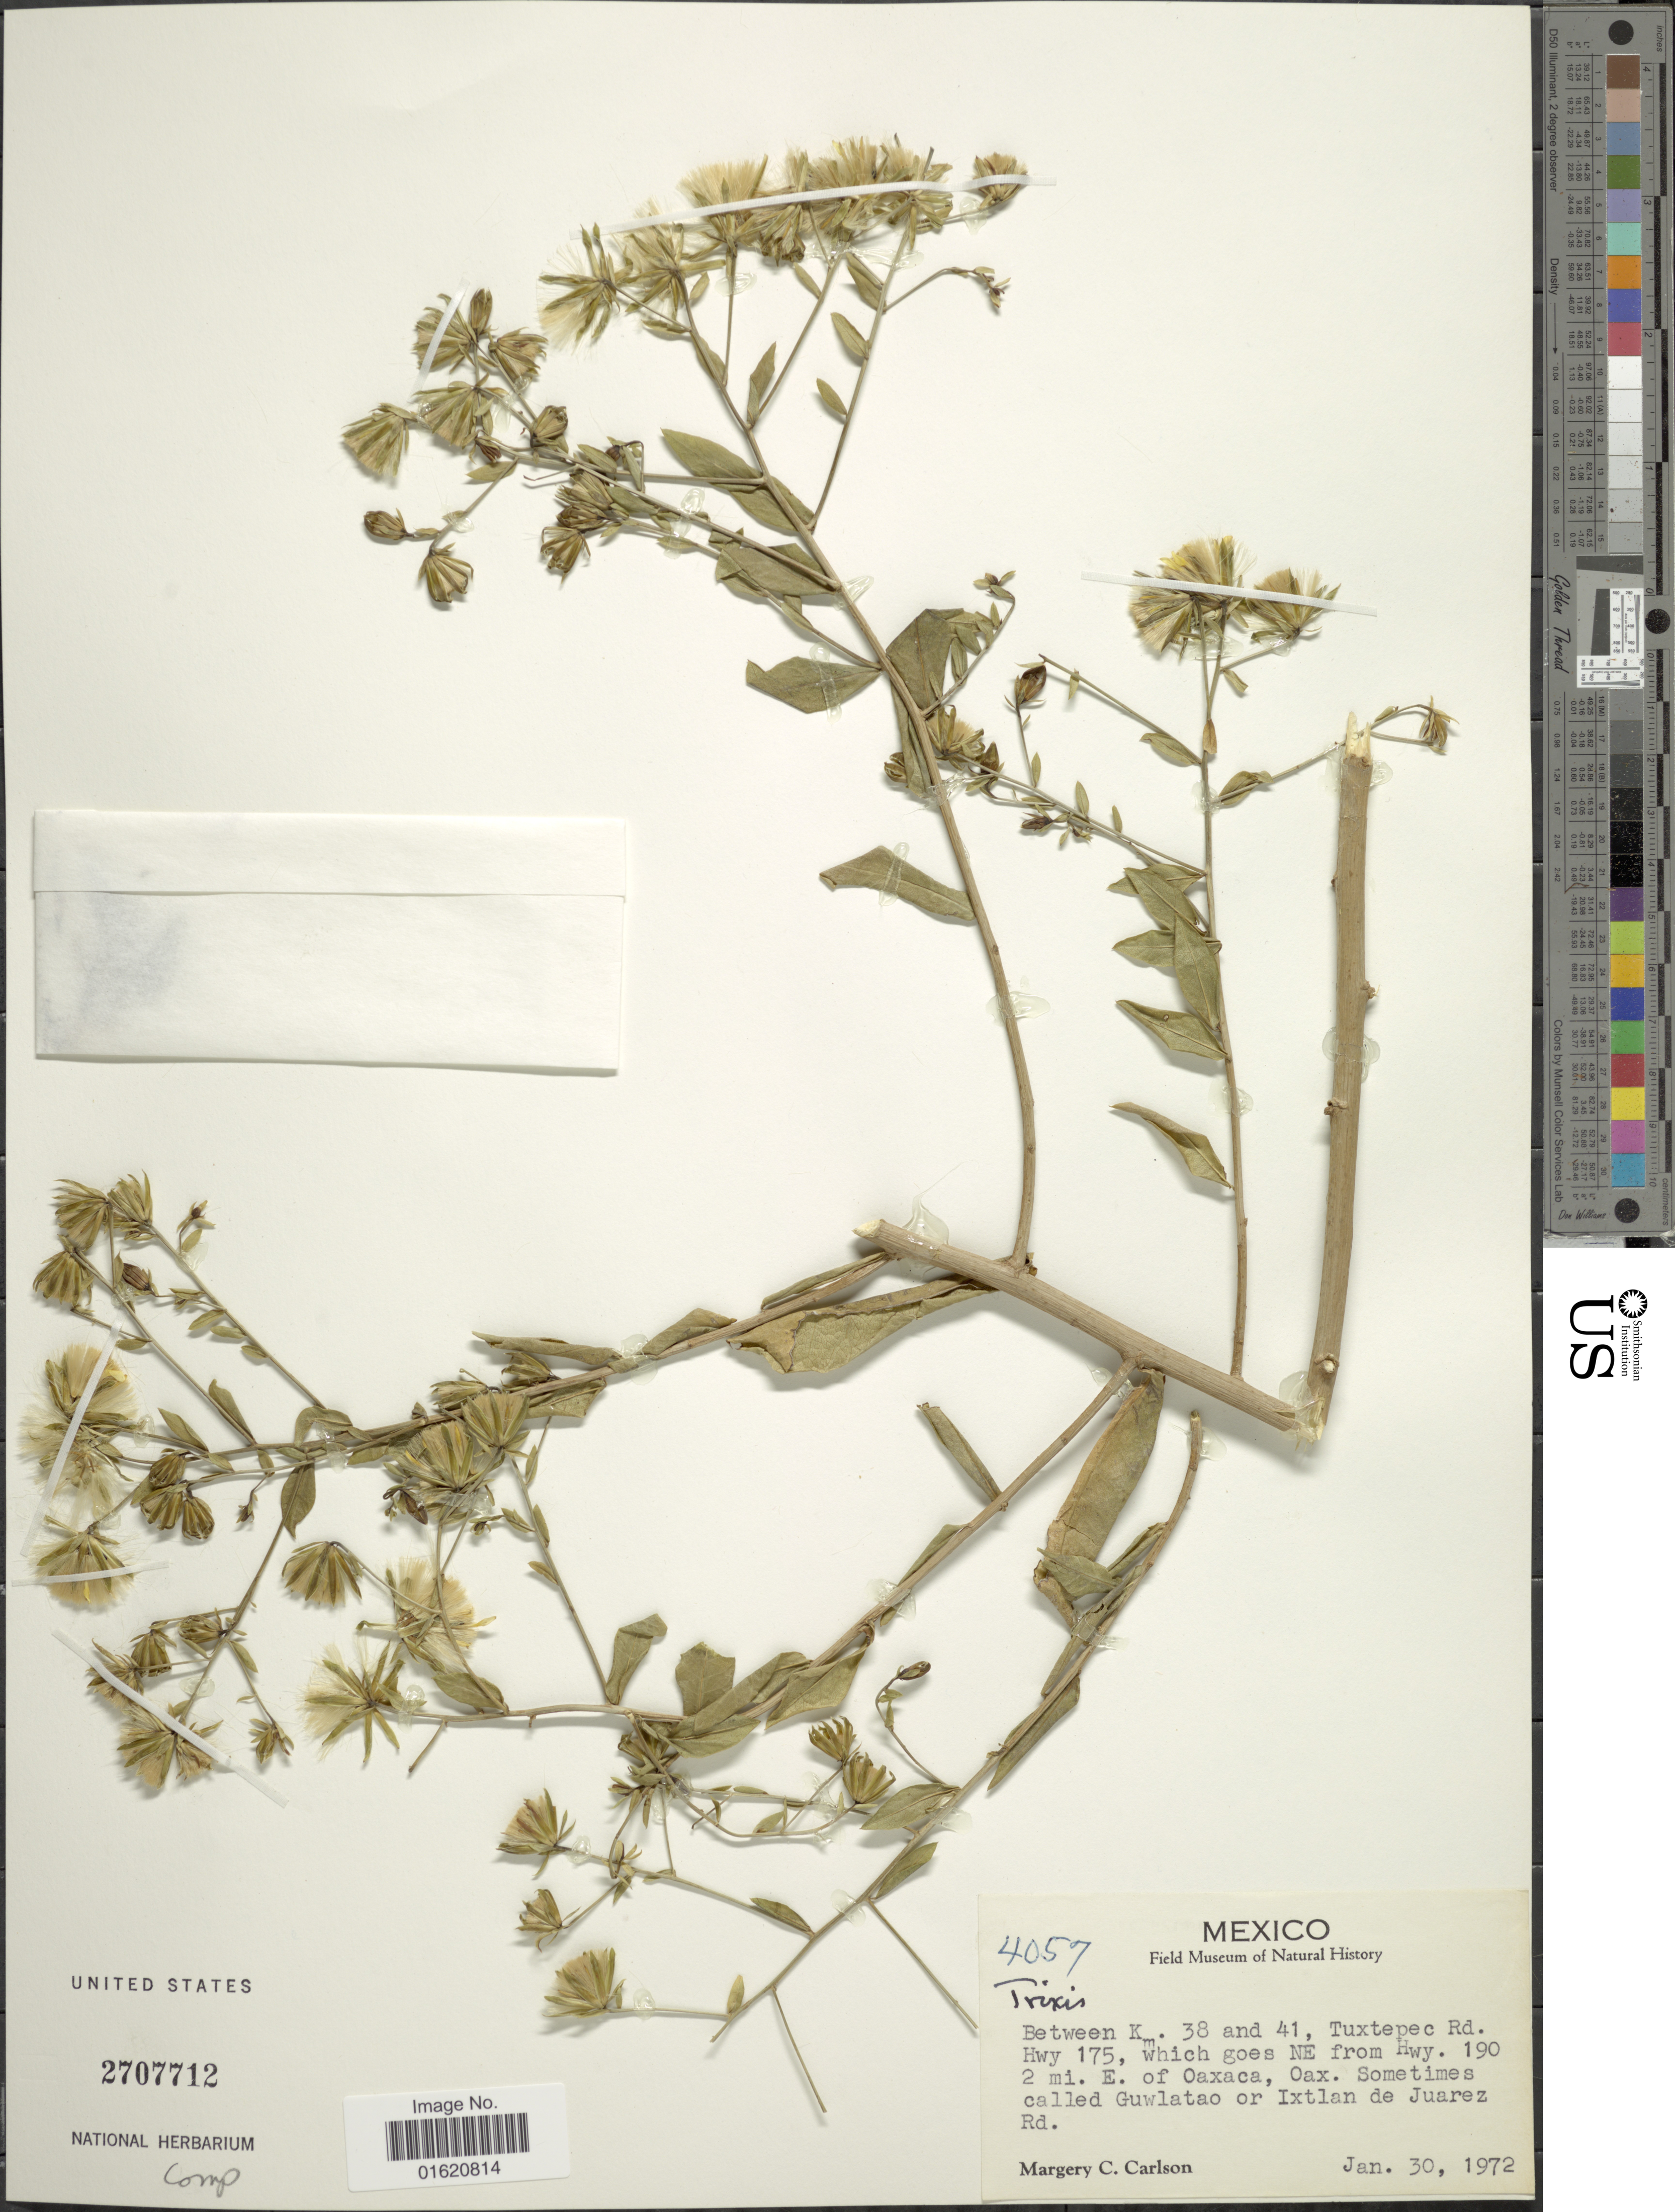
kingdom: Plantae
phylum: Tracheophyta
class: Magnoliopsida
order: Asterales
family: Asteraceae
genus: Trixis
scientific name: Trixis sp.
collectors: M. C. Carlson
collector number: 4057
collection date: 1972-01-30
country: Mexico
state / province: Oaxaca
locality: Between K. 38 and 41, Tuxtepec Rd., Hwy 175, which goes NE from Hwy. 190, 2 mi. E. of Oaxaca, sometimes called Guwlatao or Ixtlan de Juarez Rd.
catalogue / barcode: US 2707712